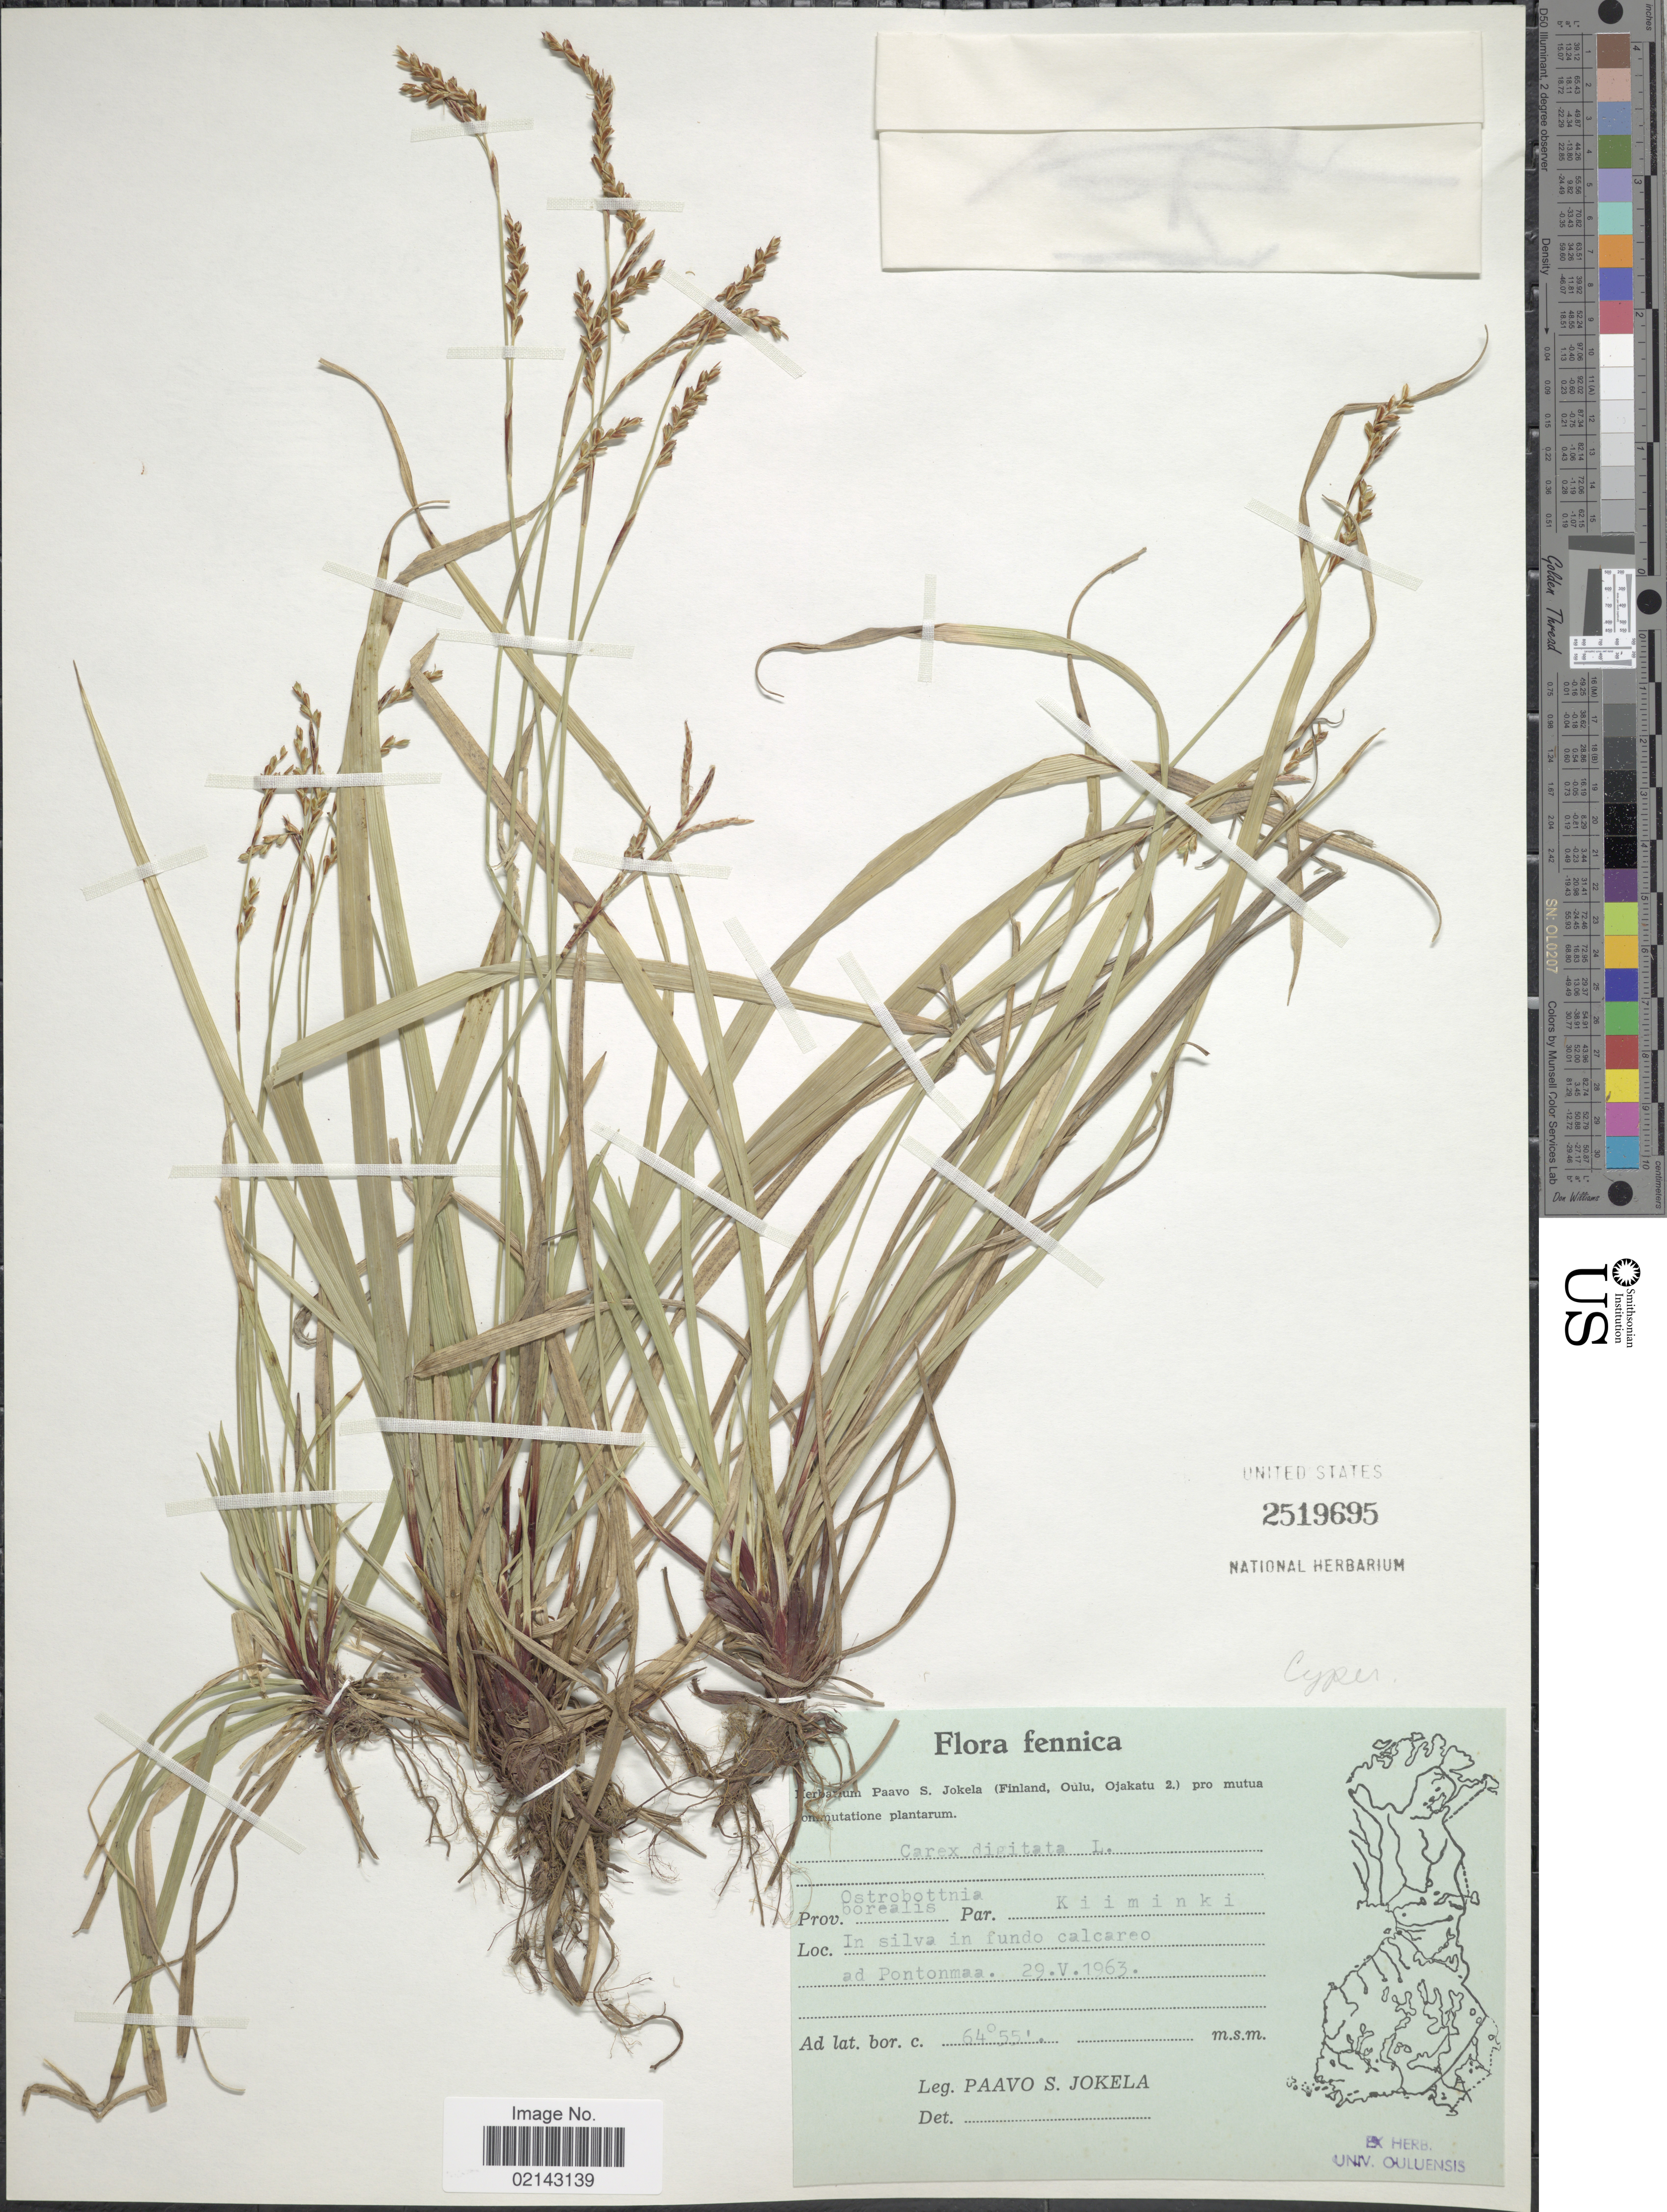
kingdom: Plantae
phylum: Tracheophyta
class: Liliopsida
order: Poales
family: Cyperaceae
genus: Carex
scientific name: Carex digitata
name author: L.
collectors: P. Jokela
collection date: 1963-05-29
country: Finland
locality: Fennica. Prov. Ostrobottnia borealis. Par. Kiiminki. In silva in fundo calcareo ad Pontonmaa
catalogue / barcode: US 2519695